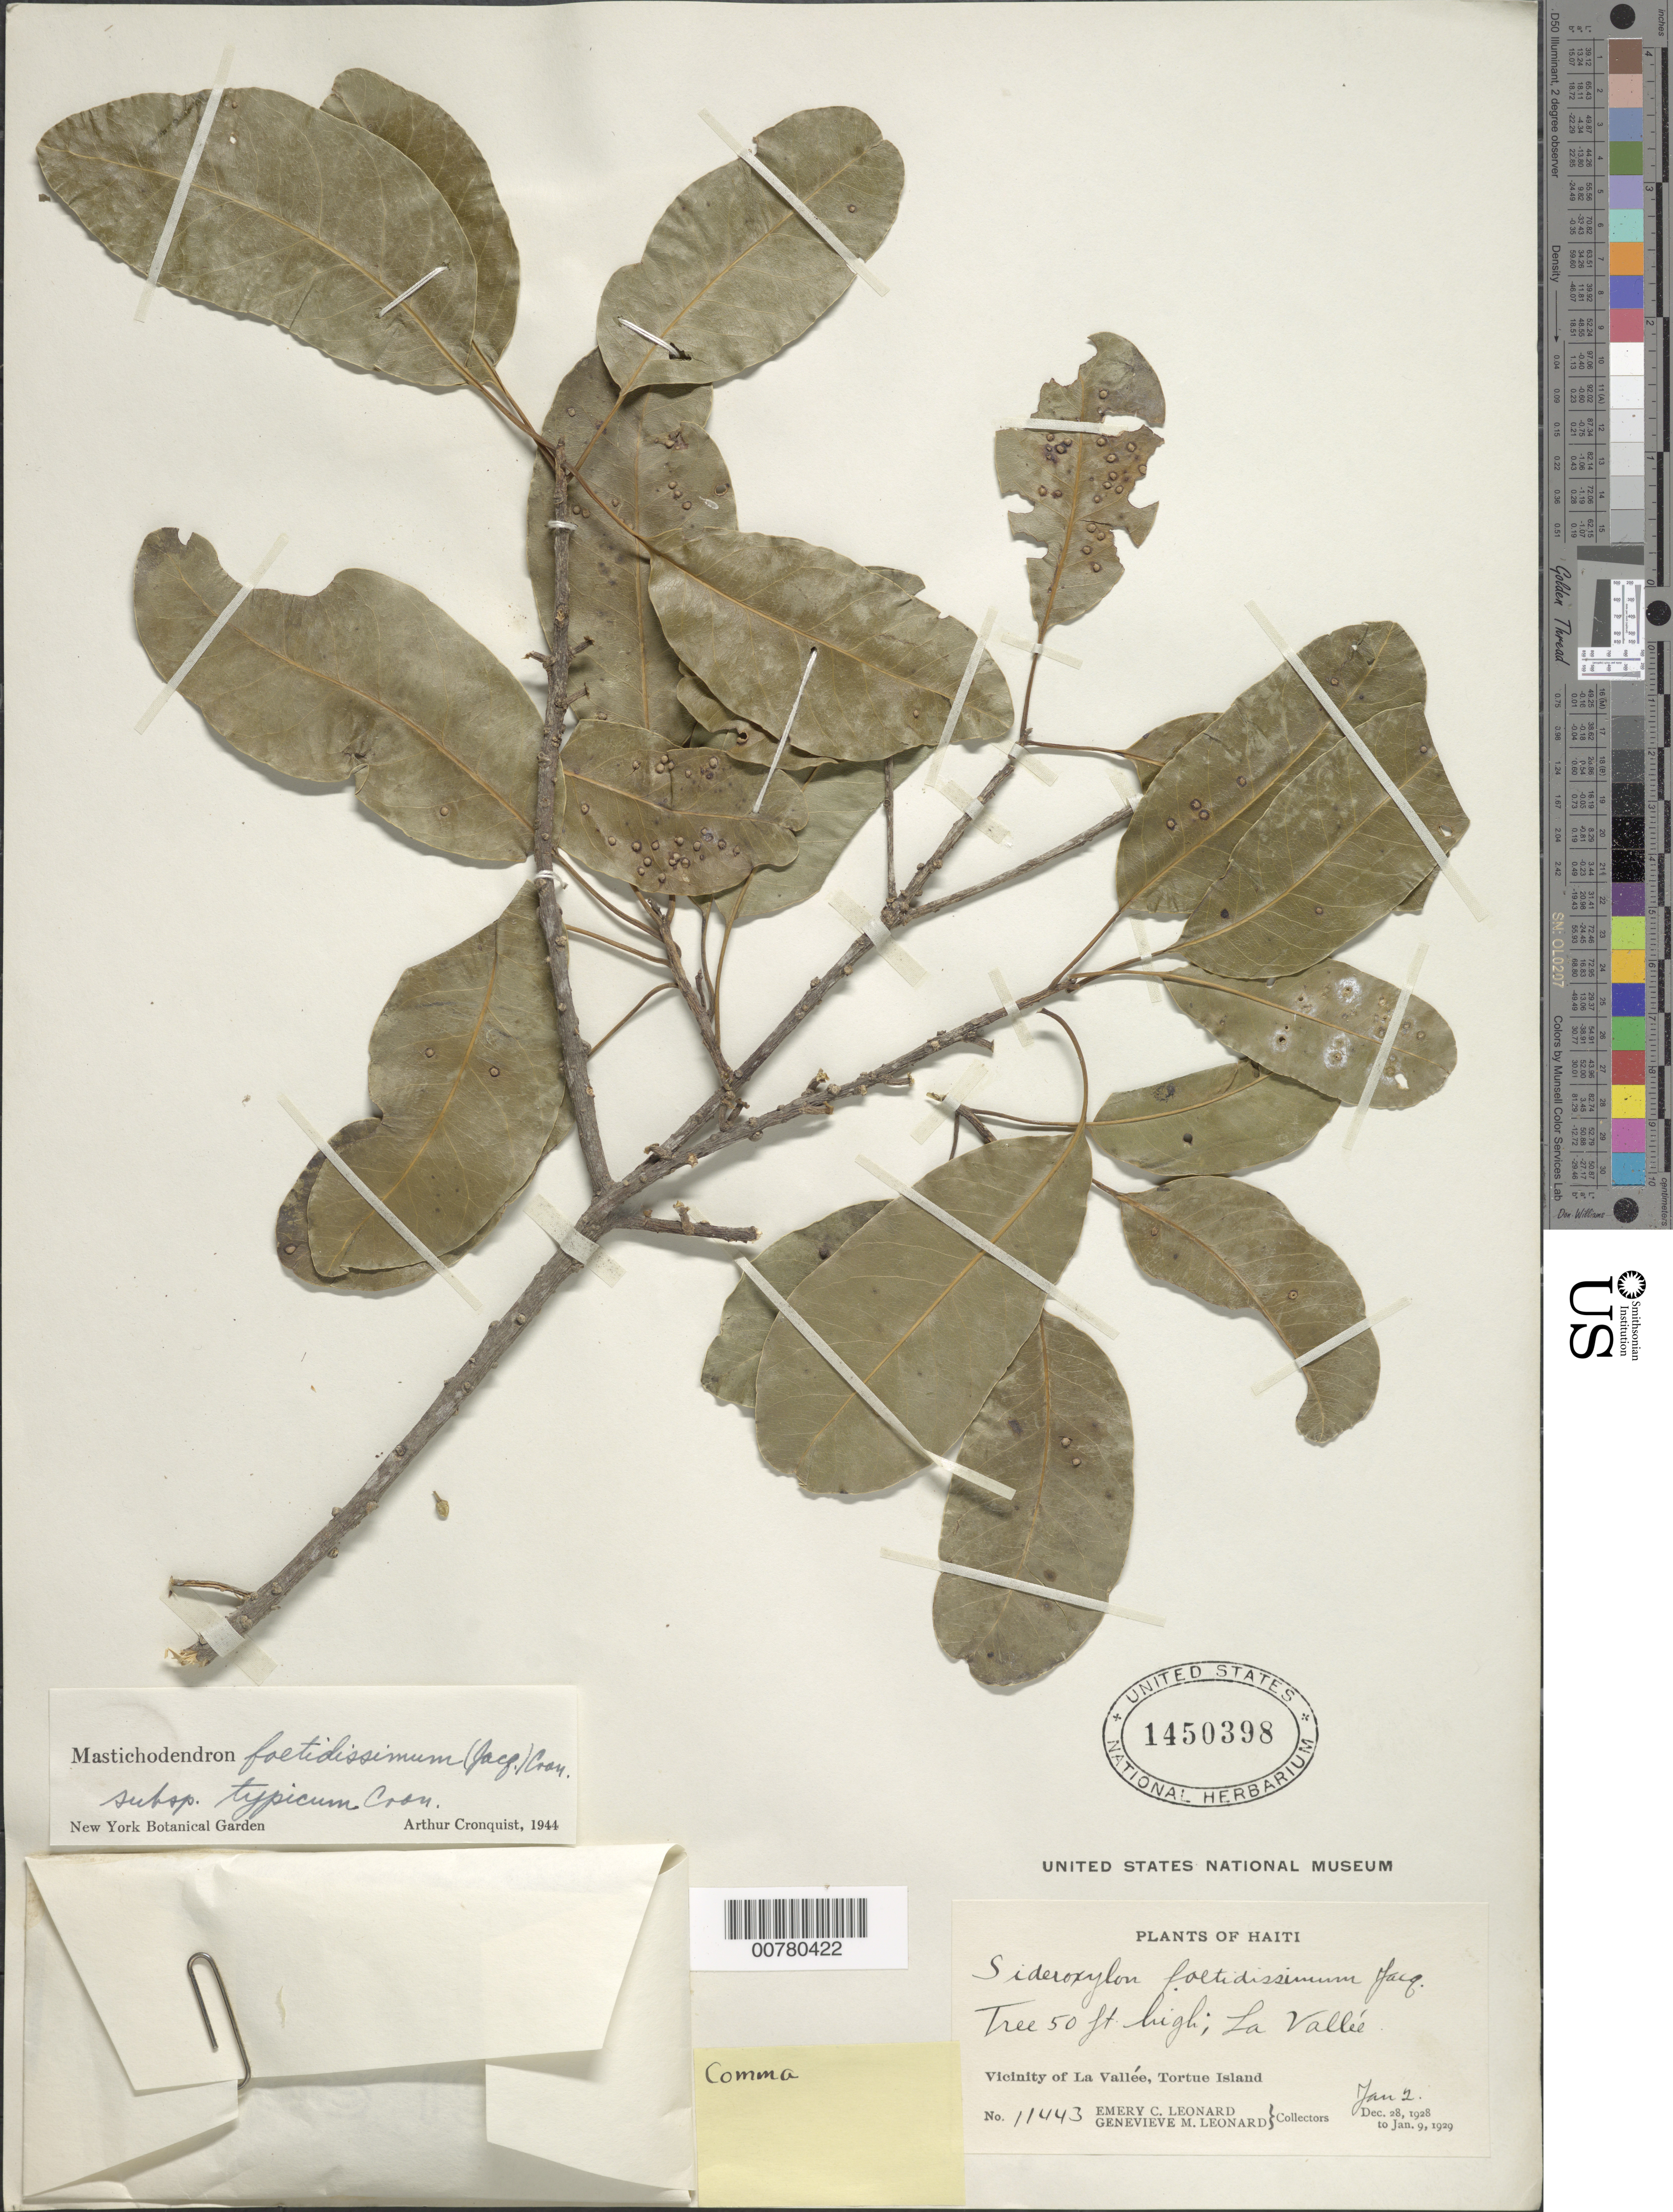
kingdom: Plantae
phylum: Tracheophyta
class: Magnoliopsida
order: Ericales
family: Sapotaceae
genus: Sideroxylon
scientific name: Sideroxylon foetidissimum subsp. foetidissimum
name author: Jacq.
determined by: Cronquist, A. J.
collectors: E. C. Leonard & G. M. Leonard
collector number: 11443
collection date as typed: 02 Jan 1929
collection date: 1929-01-02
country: Haiti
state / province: Nord-Óuest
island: Île de la Tortue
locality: Tortue Island, vicinity of La Vallée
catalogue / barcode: US 1450398